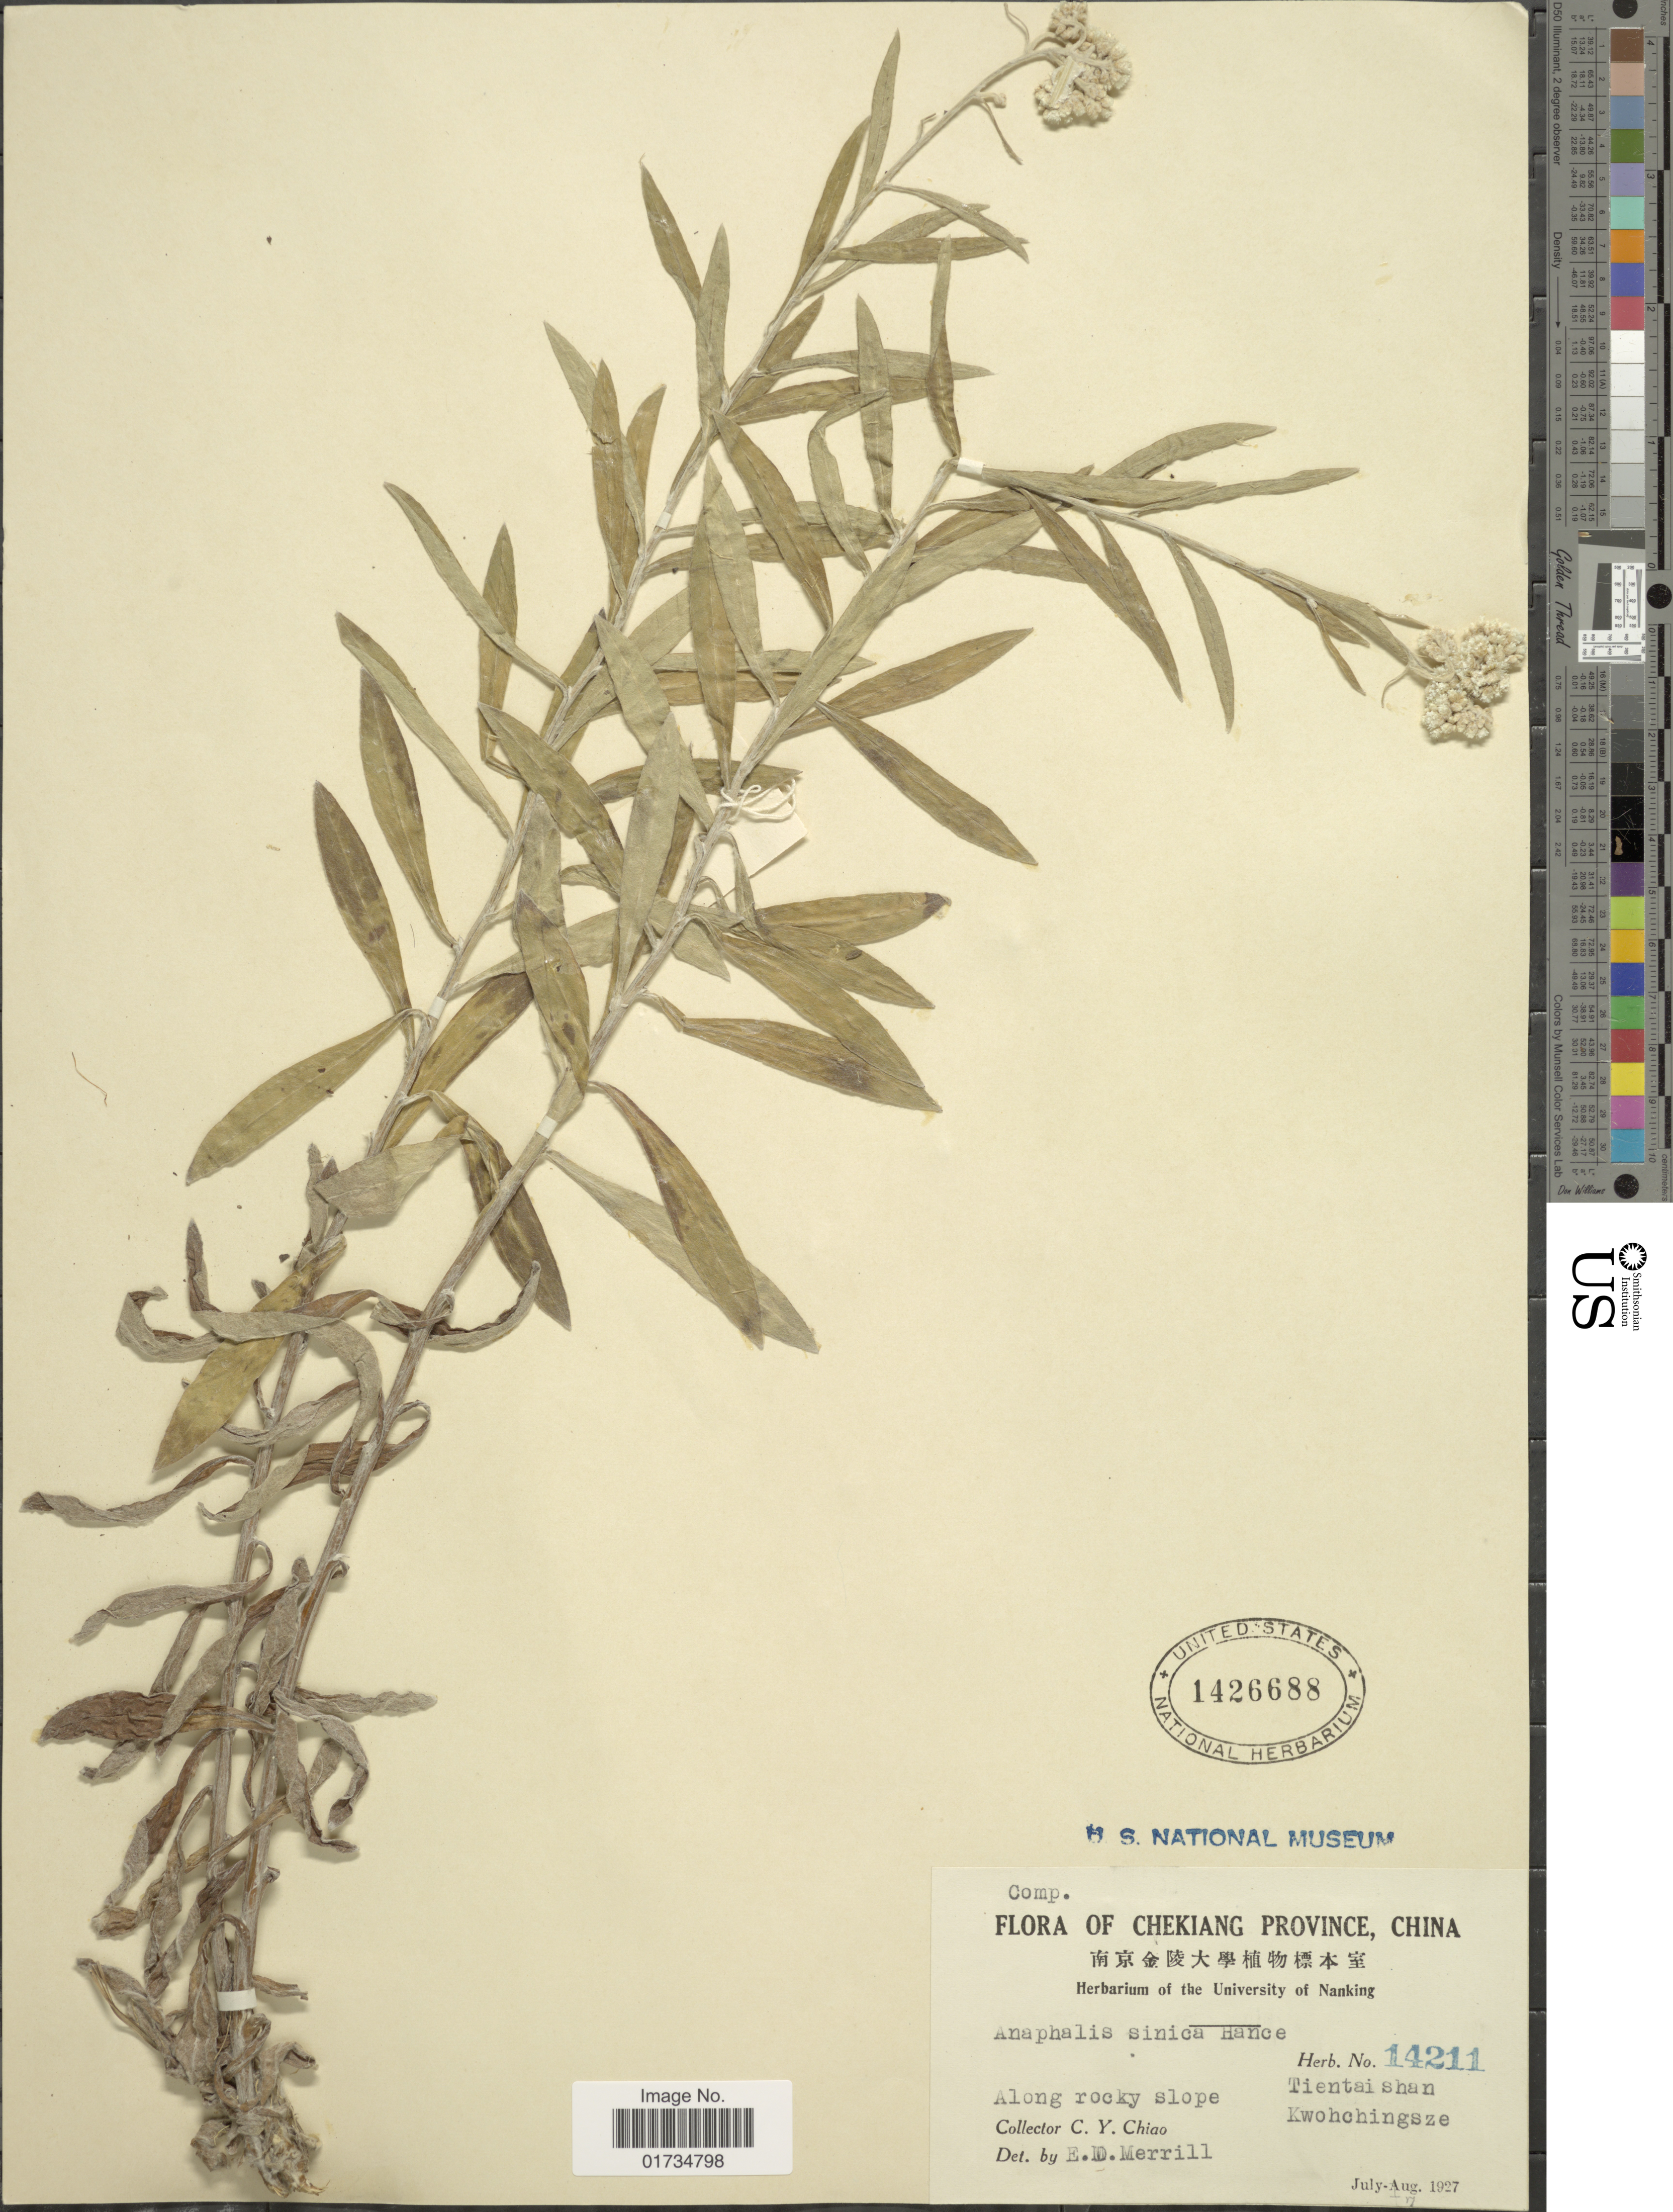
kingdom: Plantae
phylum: Tracheophyta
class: Magnoliopsida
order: Asterales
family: Asteraceae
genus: Anaphalis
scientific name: Anaphalis sinica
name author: Hance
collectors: C. Y. Chiao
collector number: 14211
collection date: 1927-07/1927-08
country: China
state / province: Zhejiang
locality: Chekiang Province, China. Along rocky slope. Tientai shan. Kwohchingsze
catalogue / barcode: US 1426688